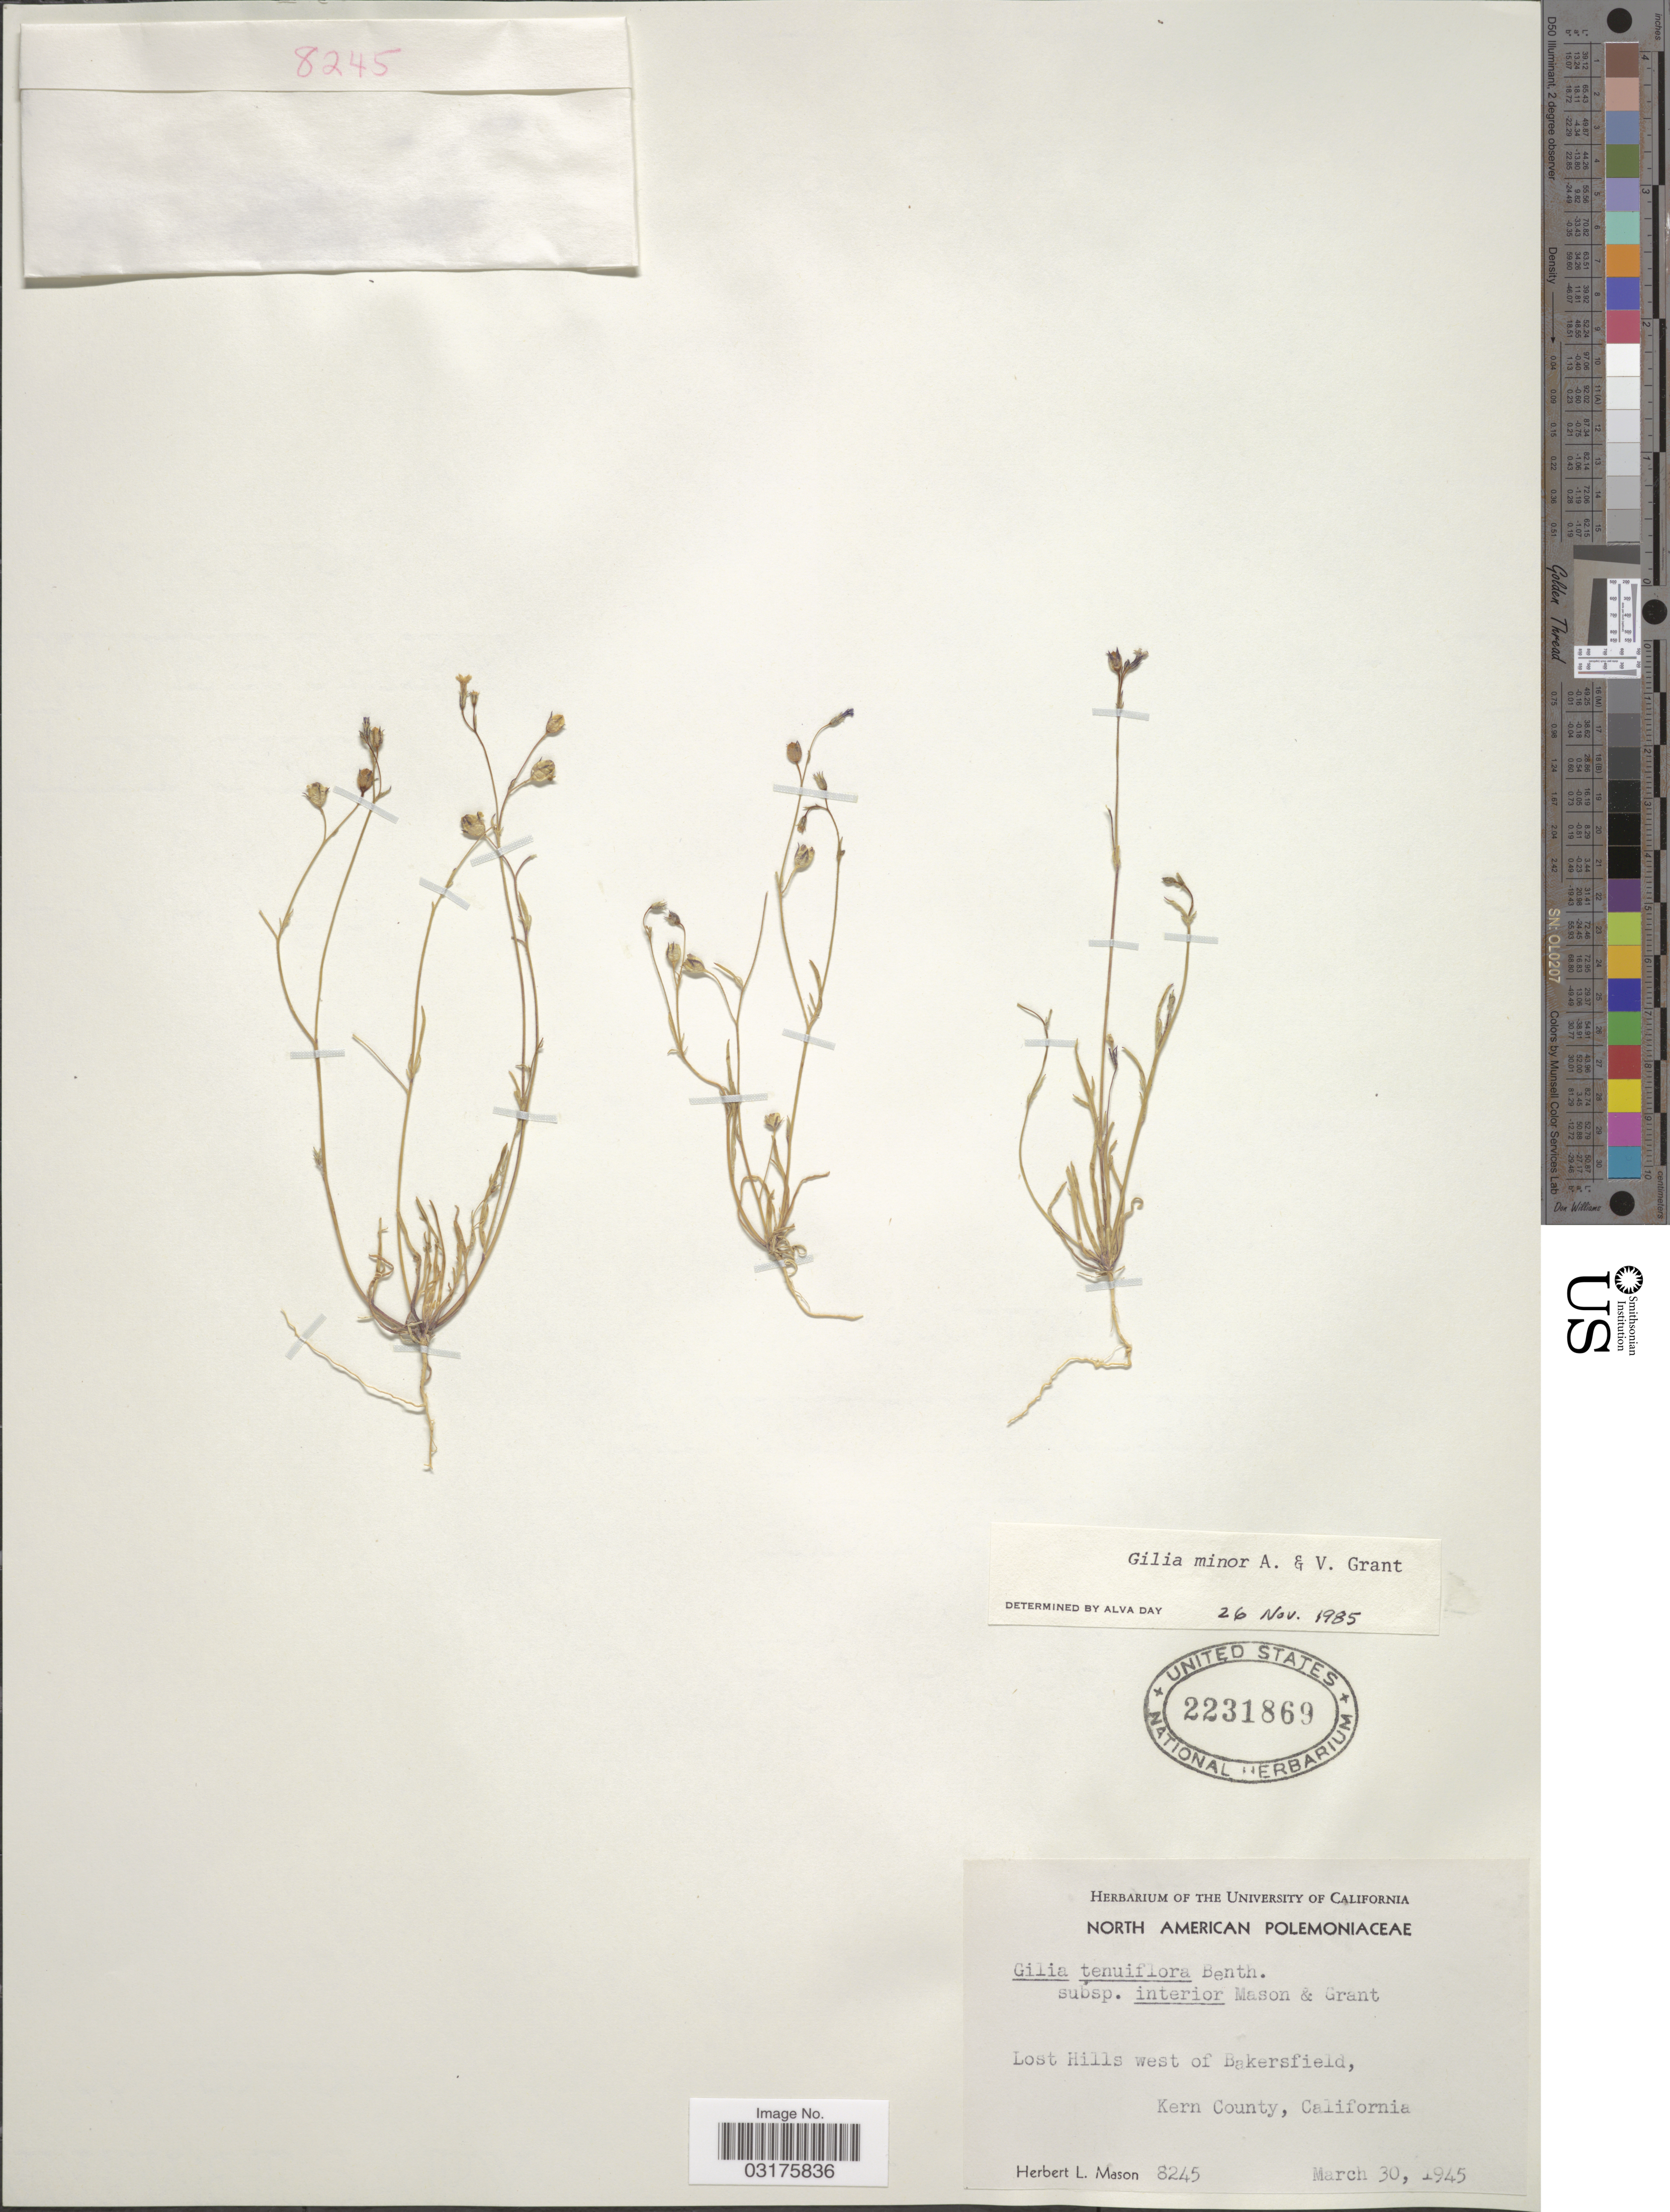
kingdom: Plantae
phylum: Tracheophyta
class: Magnoliopsida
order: Ericales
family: Polemoniaceae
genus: Gilia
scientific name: Gilia minor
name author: A.D. Grant & V.E. Grant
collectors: H. L. Mason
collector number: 8245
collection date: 1945-03-30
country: United States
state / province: California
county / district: Kern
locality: Lost hills west of Bakersfield, Kern County.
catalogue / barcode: US 2231869